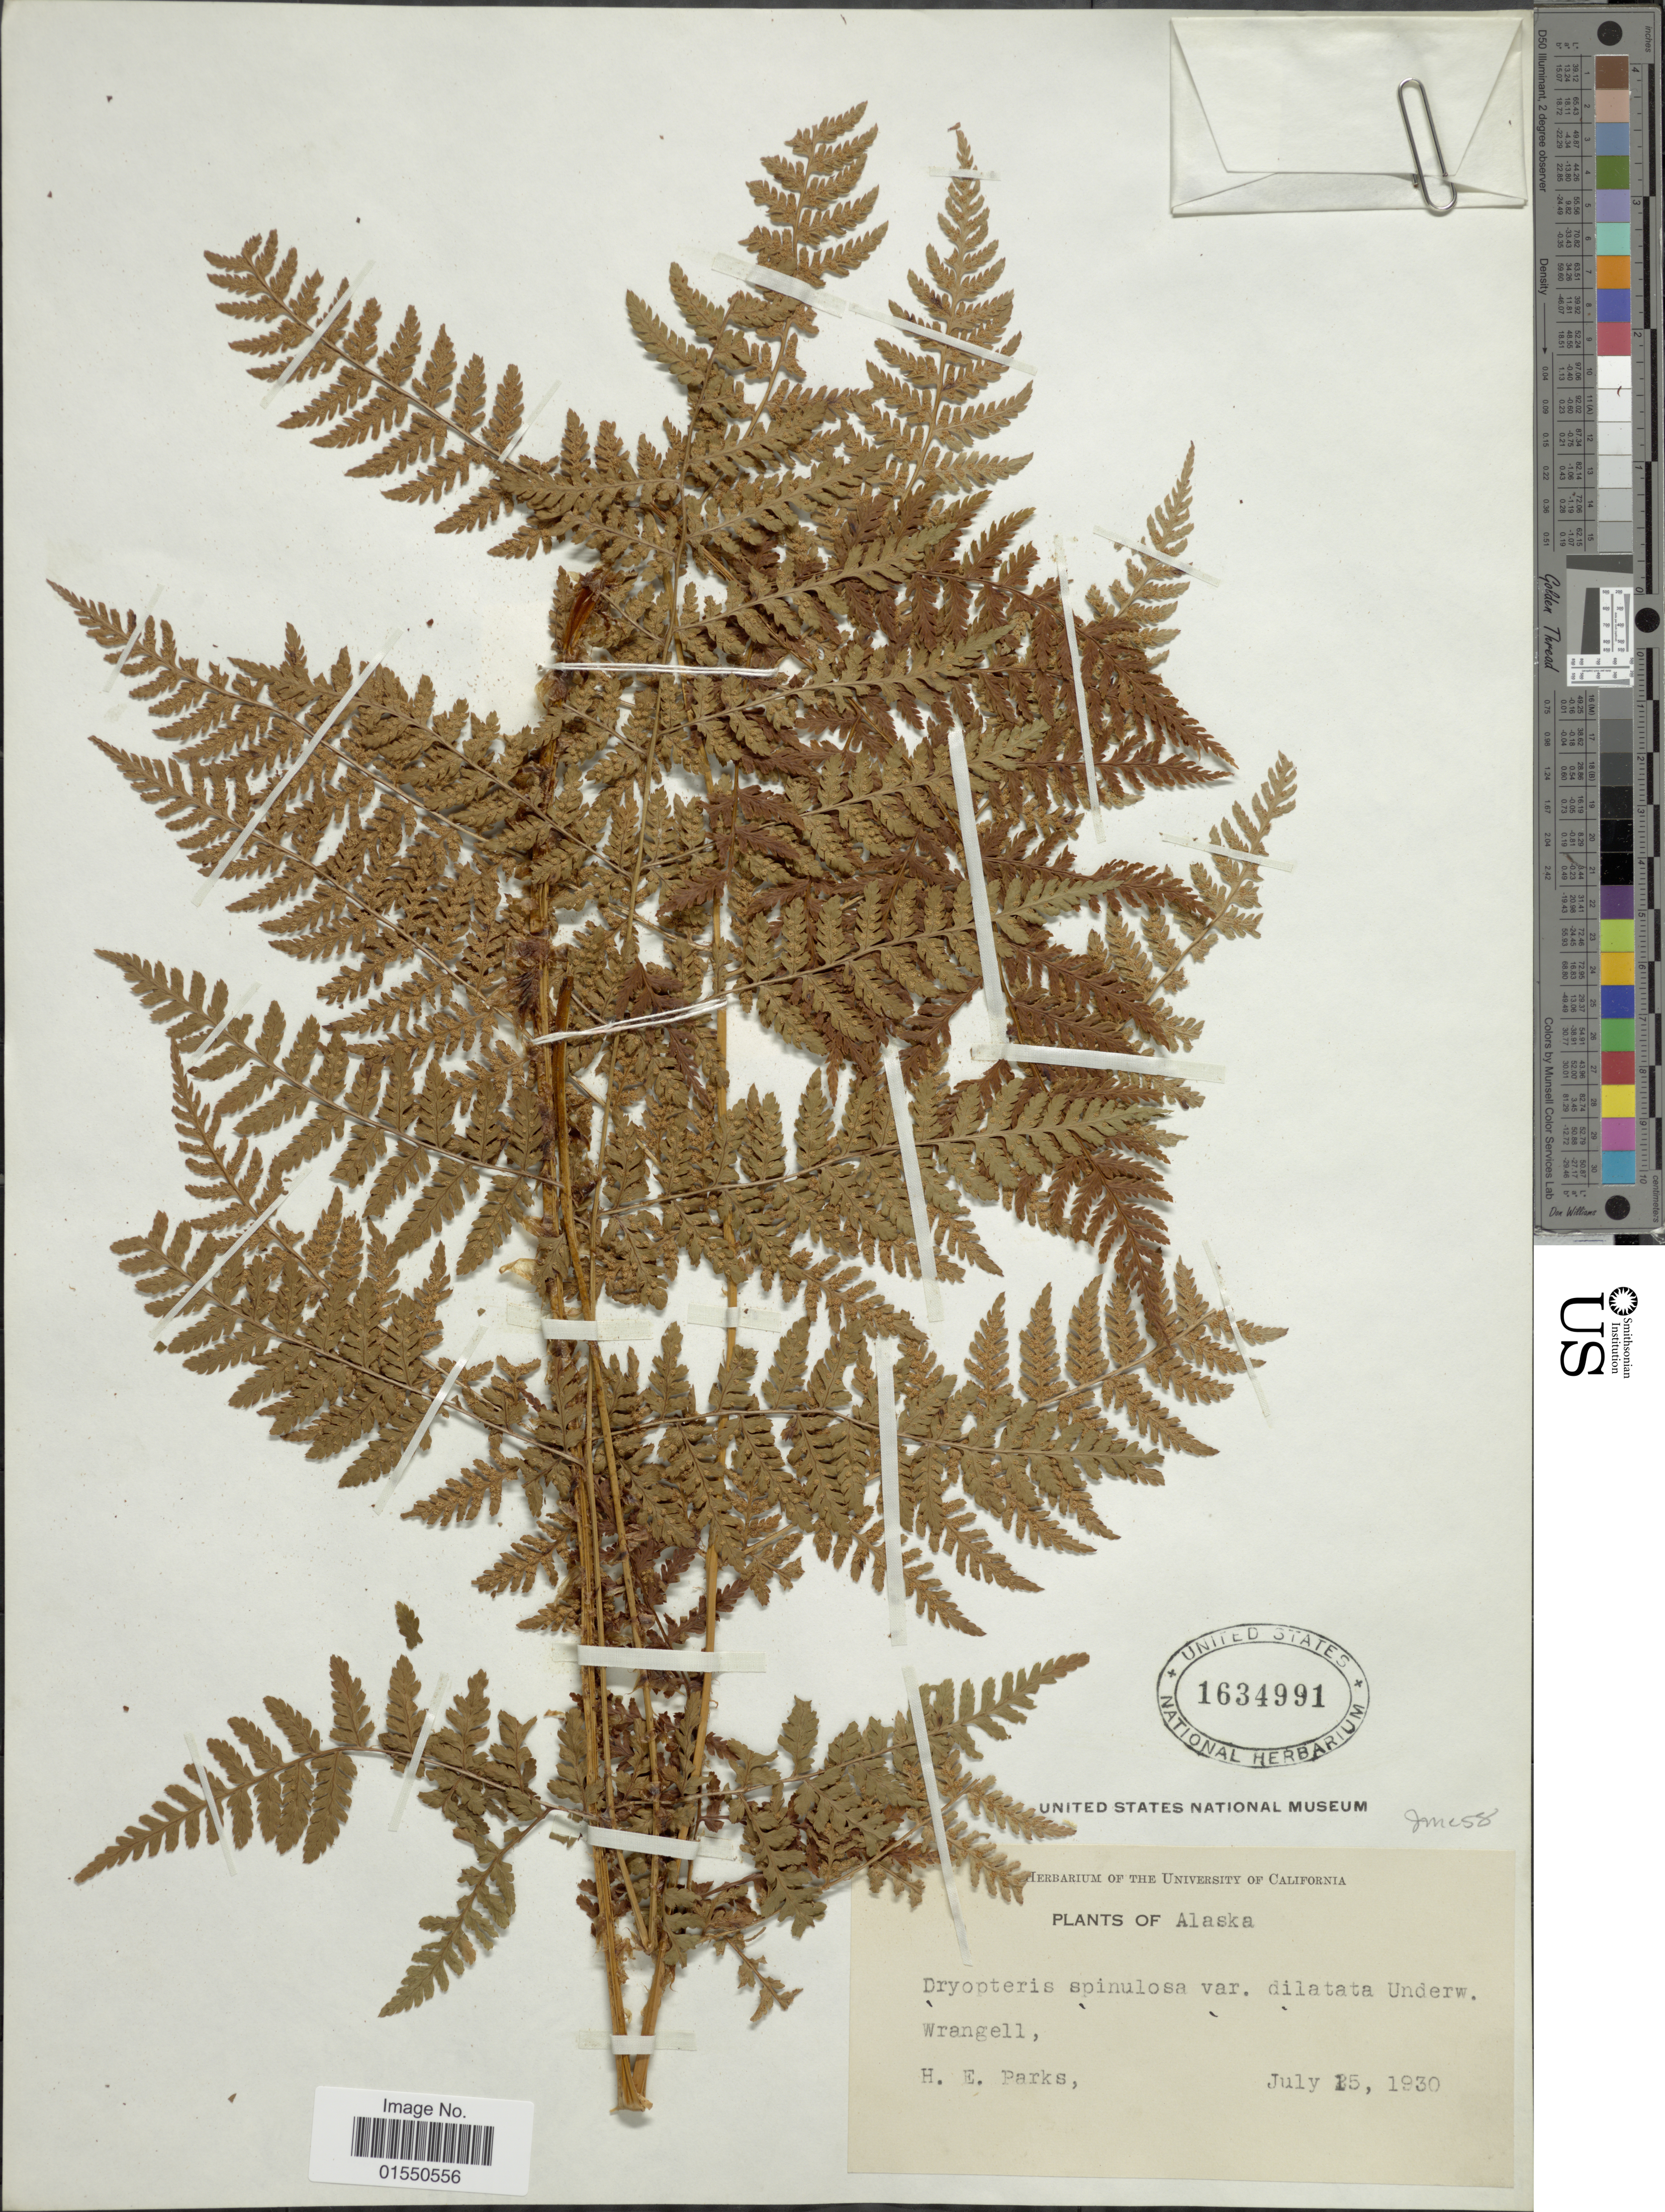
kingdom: Plantae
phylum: Tracheophyta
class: Polypodiopsida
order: Polypodiales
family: Dryopteridaceae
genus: Dryopteris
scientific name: Dryopteris expansa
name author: (C. Presl) Fraser-Jenk. & Jermy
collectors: H. E. Parks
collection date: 1930-07-15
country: United States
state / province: Alaska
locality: Wrangell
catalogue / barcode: US 1634991